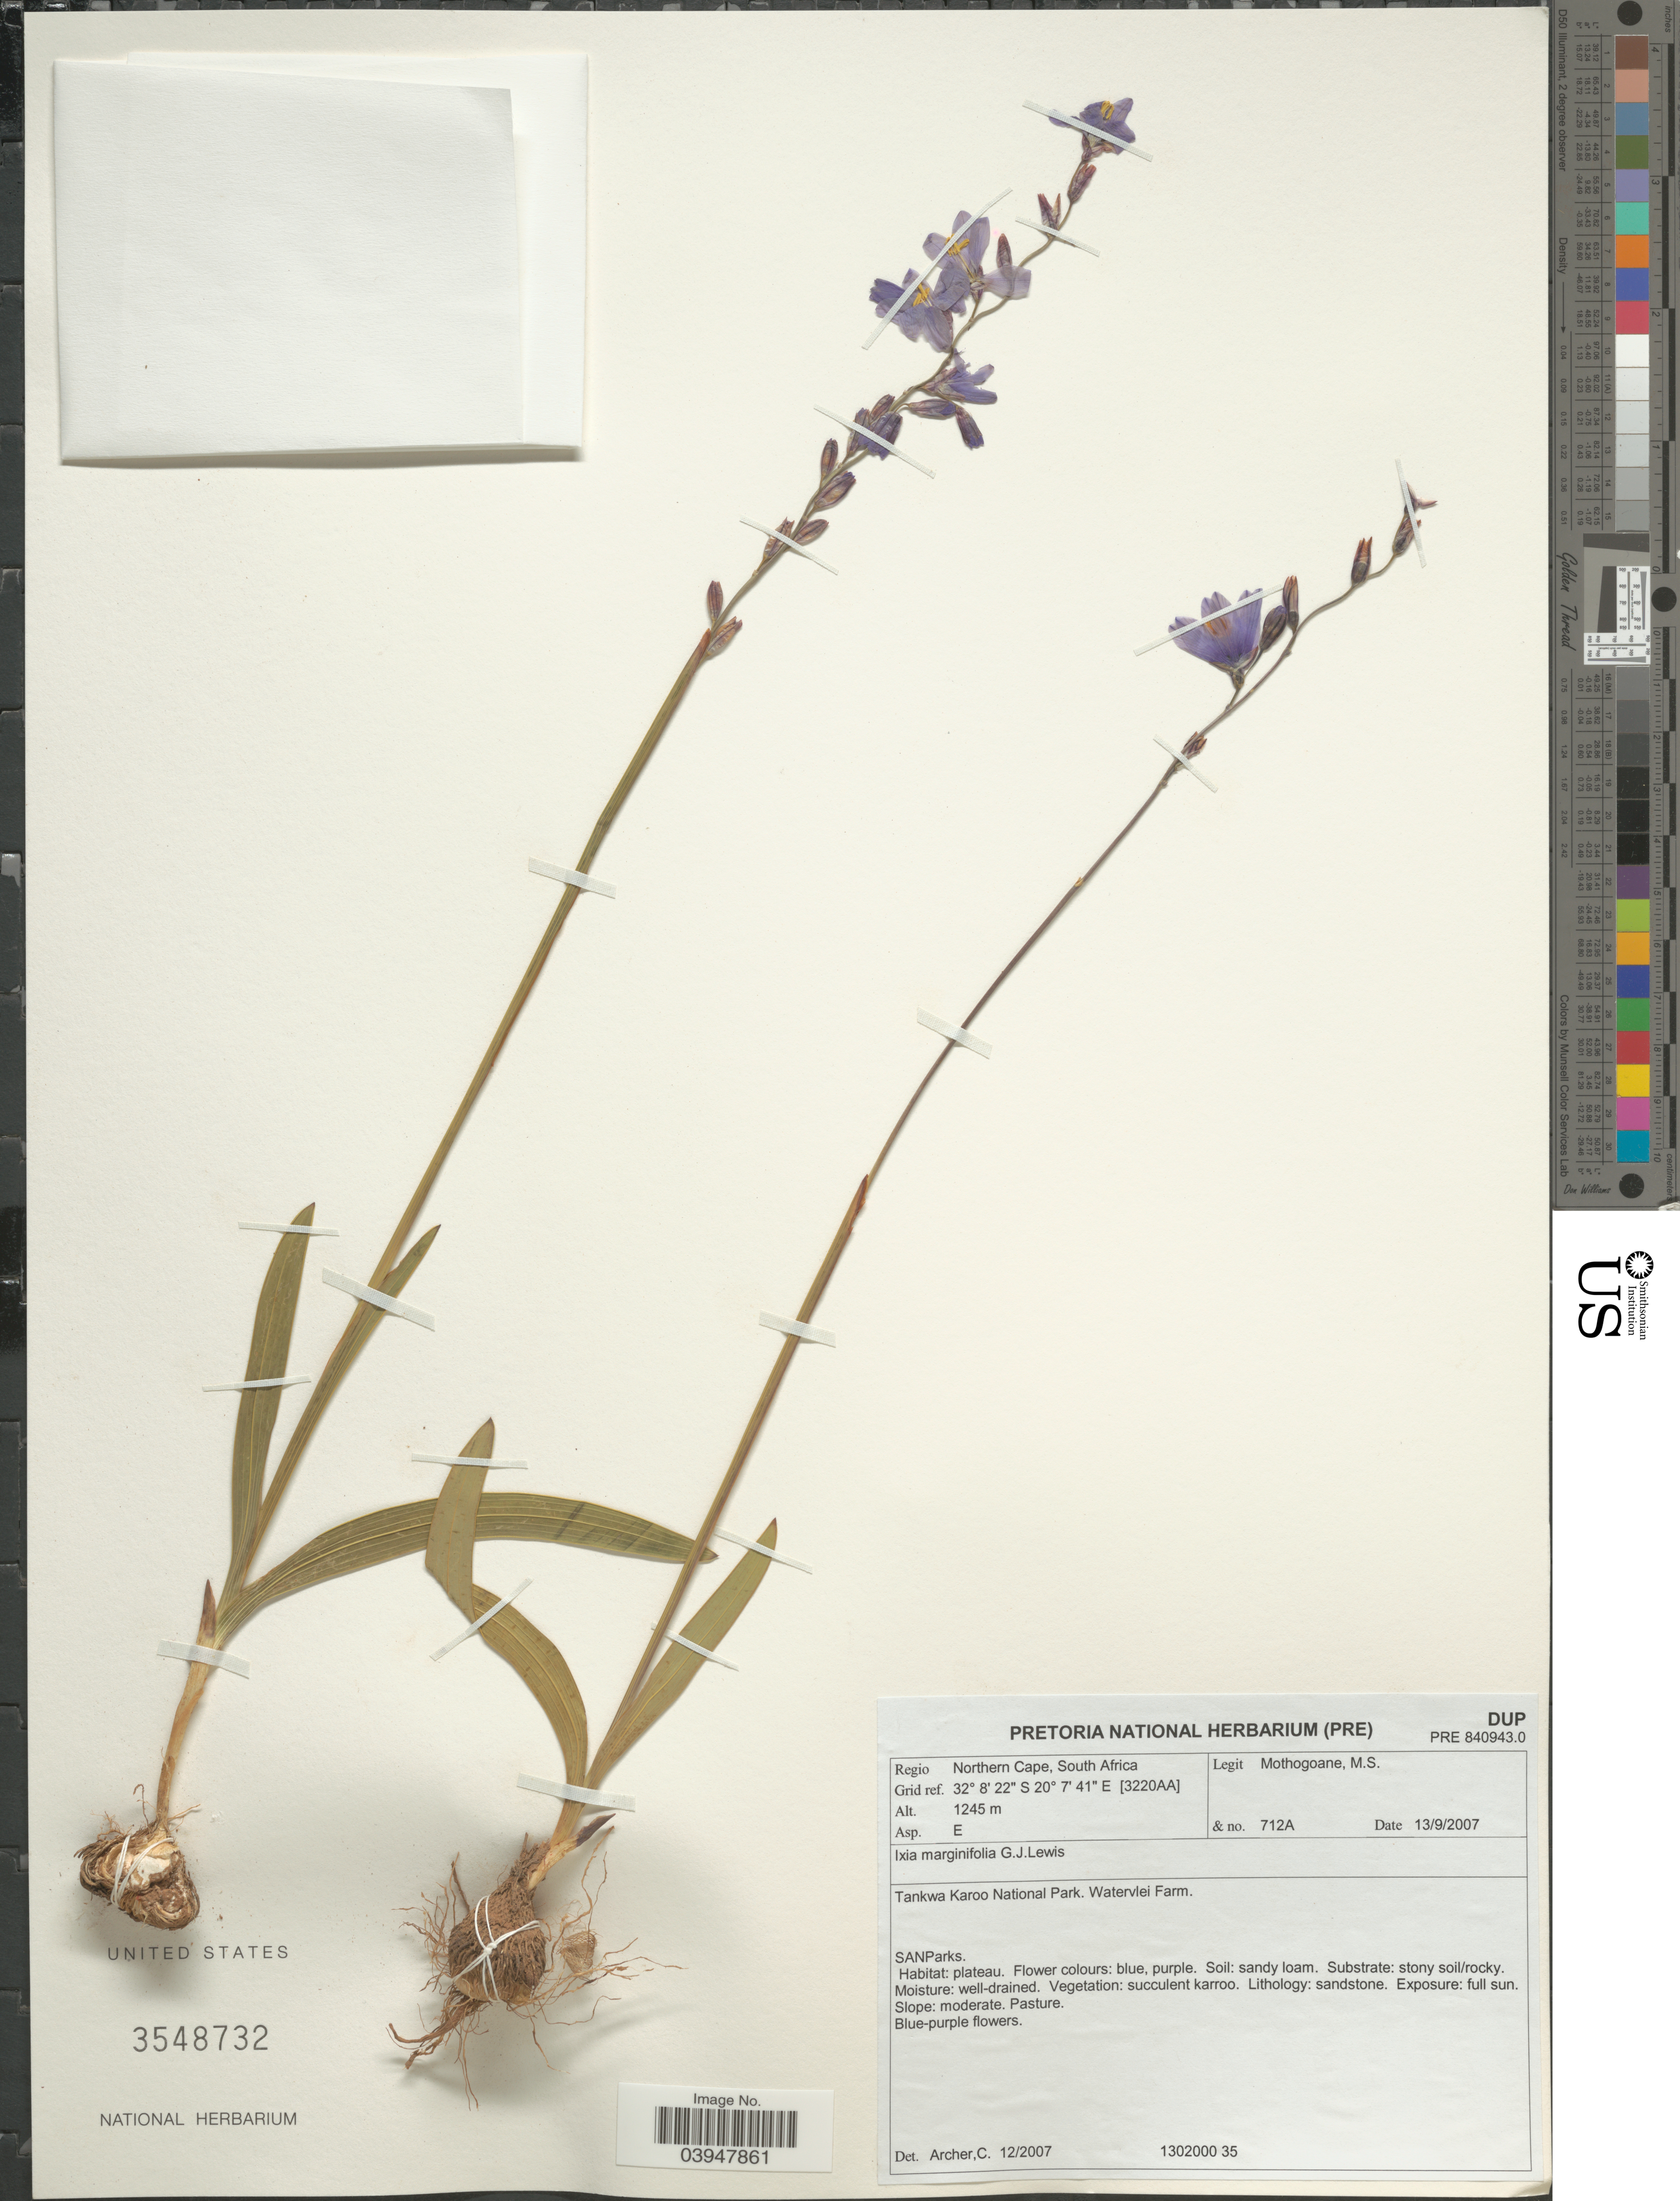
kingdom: Plantae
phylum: Tracheophyta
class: Liliopsida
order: Asparagales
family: Iridaceae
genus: Ixia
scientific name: Ixia marginifolia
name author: G.J. Lewis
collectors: M. Mothogoane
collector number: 712A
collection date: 2007-09-13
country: South Africa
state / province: Northern Cape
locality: Regio Northern Cape, South Africa. Grid ref. [3220AA]. Asp. E. Tankwa Karoo National Park. Watervlei Farm. SANParks.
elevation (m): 1245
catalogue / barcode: US 3548732